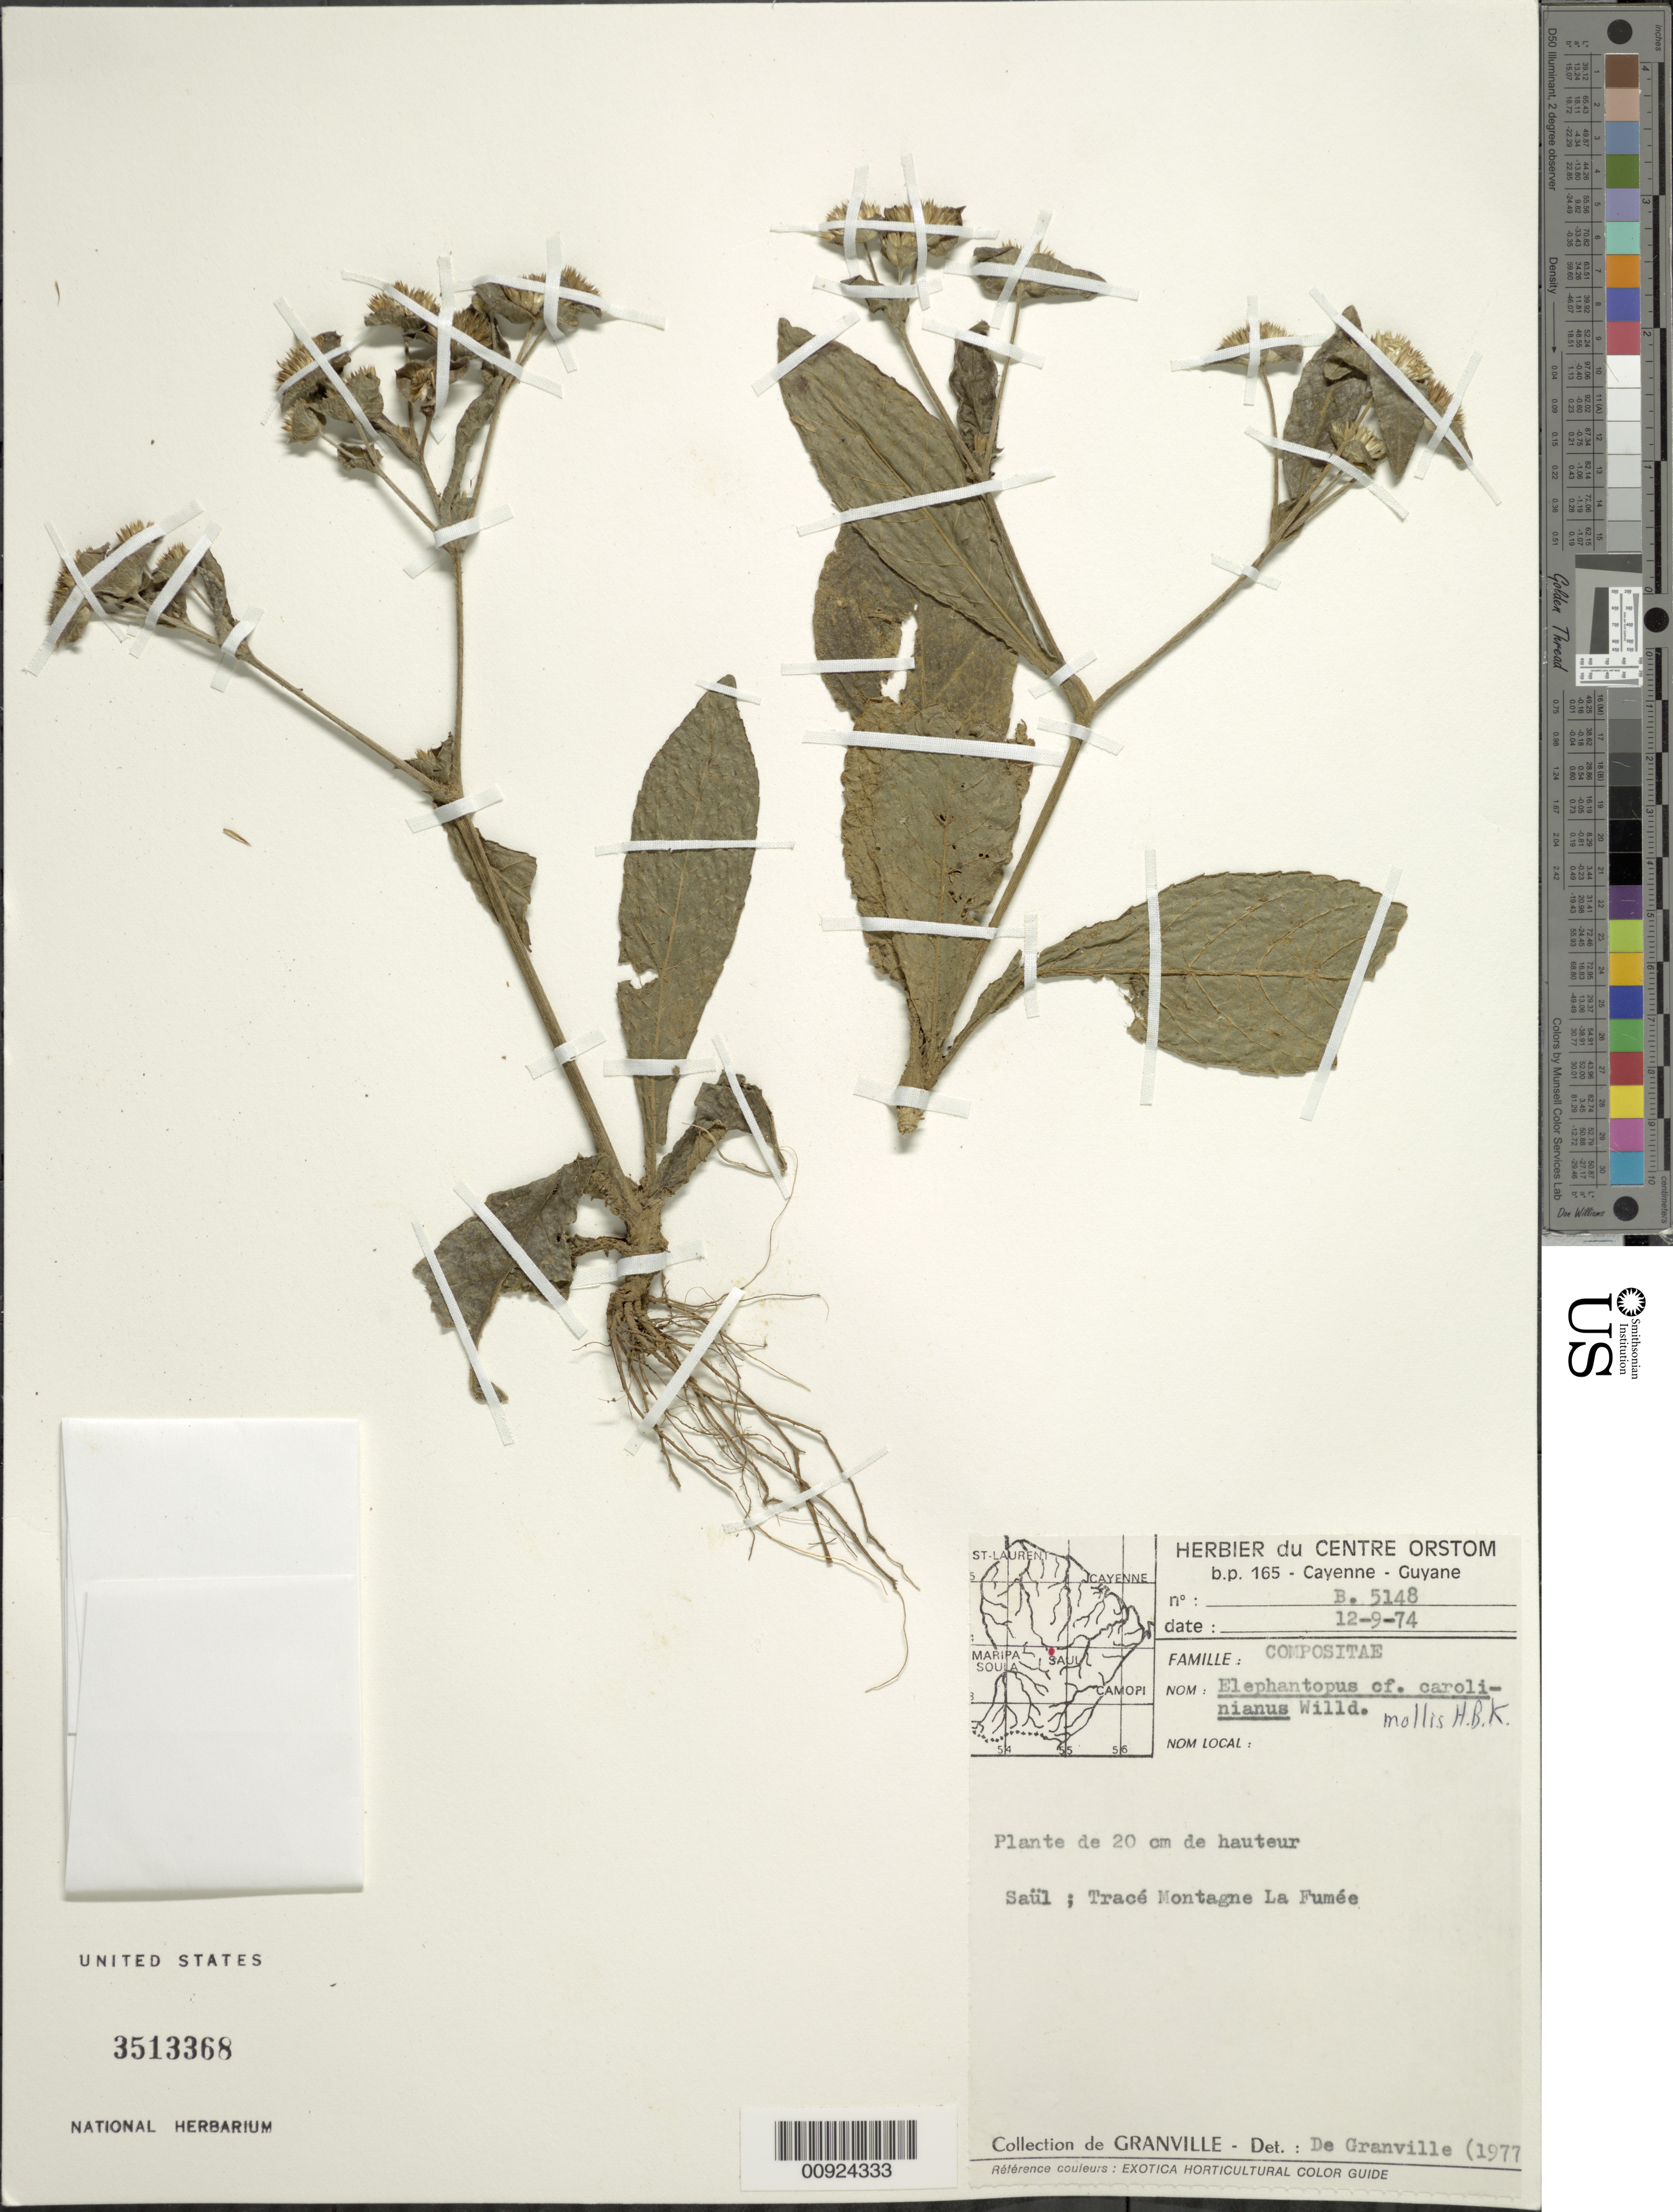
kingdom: Plantae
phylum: Tracheophyta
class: Magnoliopsida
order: Asterales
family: Asteraceae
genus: Elephantopus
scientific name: Elephantopus mollis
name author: Kunth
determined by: Robinson, Harold E., (US)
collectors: J.-J. de Granville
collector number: B 5148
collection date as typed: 12-Sep-74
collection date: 1974-09-12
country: French Guiana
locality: Saül, Tracé Montagne La Fumeé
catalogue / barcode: US 3513368